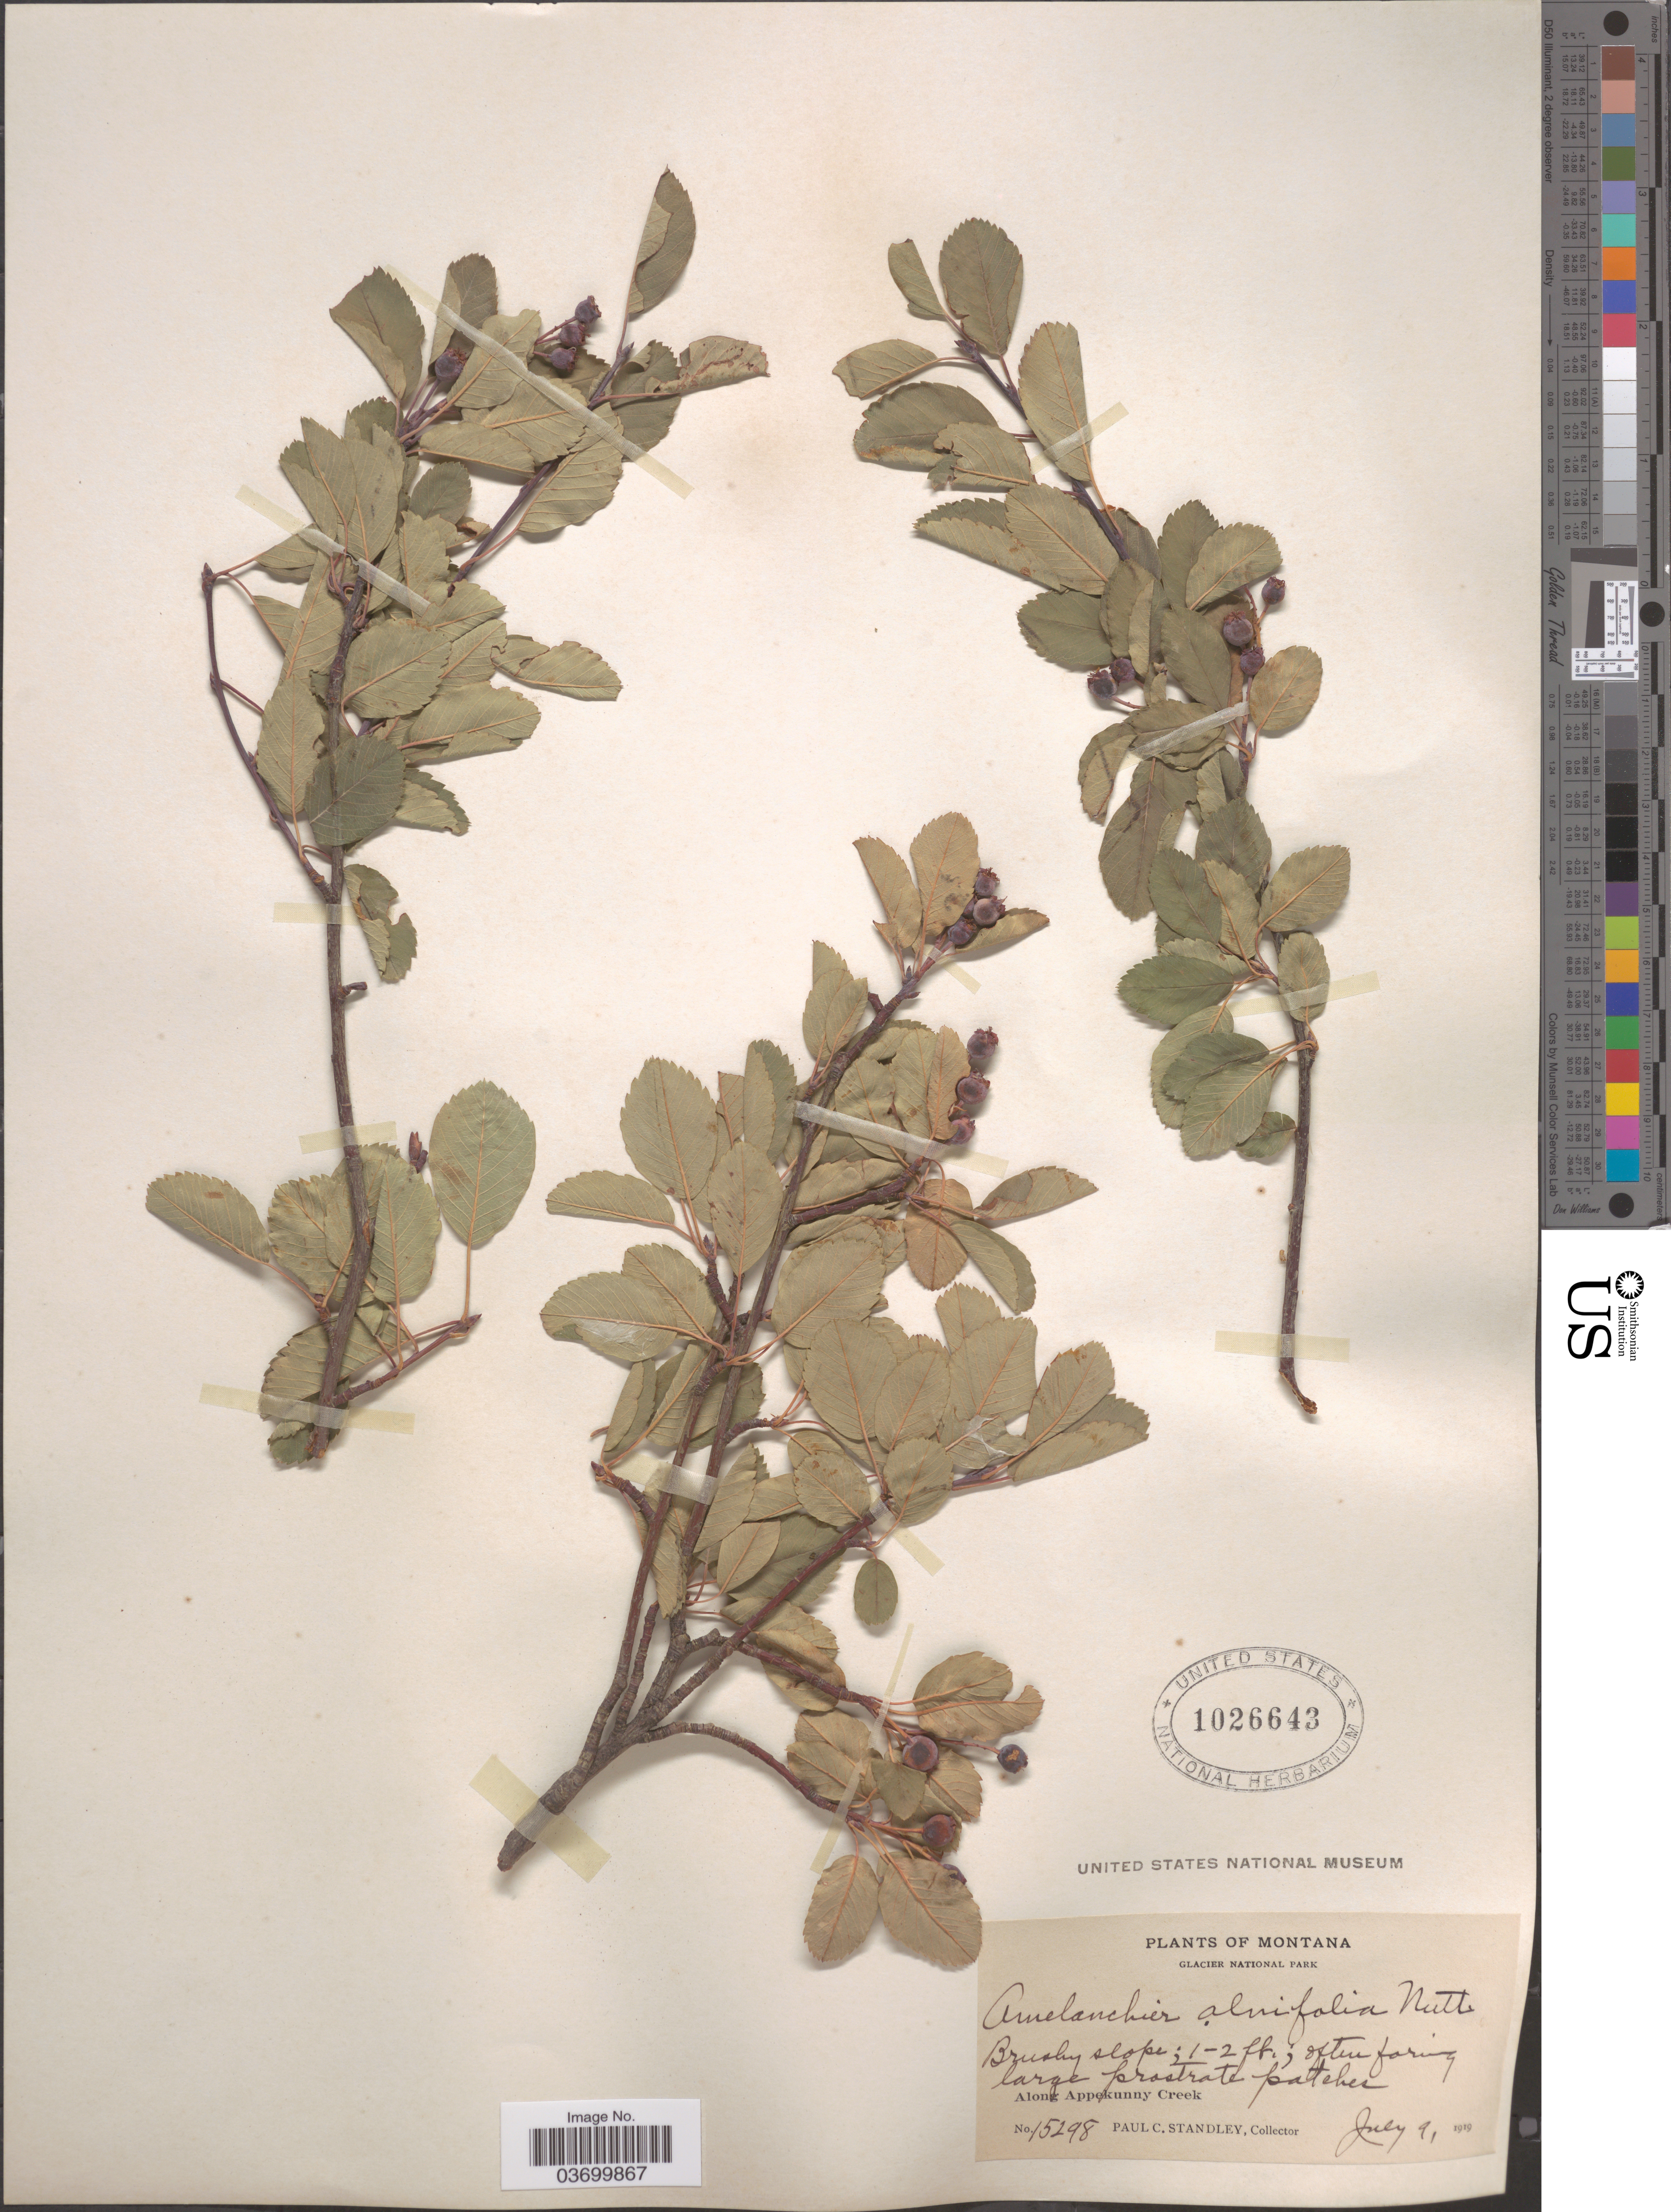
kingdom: Plantae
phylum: Tracheophyta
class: Magnoliopsida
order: Rosales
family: Rosaceae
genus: Amelanchier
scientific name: Amelanchier alnifolia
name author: (Nutt.) Nutt. ex M. Roem.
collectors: P. C. Standley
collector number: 15298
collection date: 1919-07-09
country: United States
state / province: Montana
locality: Glacier National Park. Along Appekunny Creek.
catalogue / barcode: US 1026643